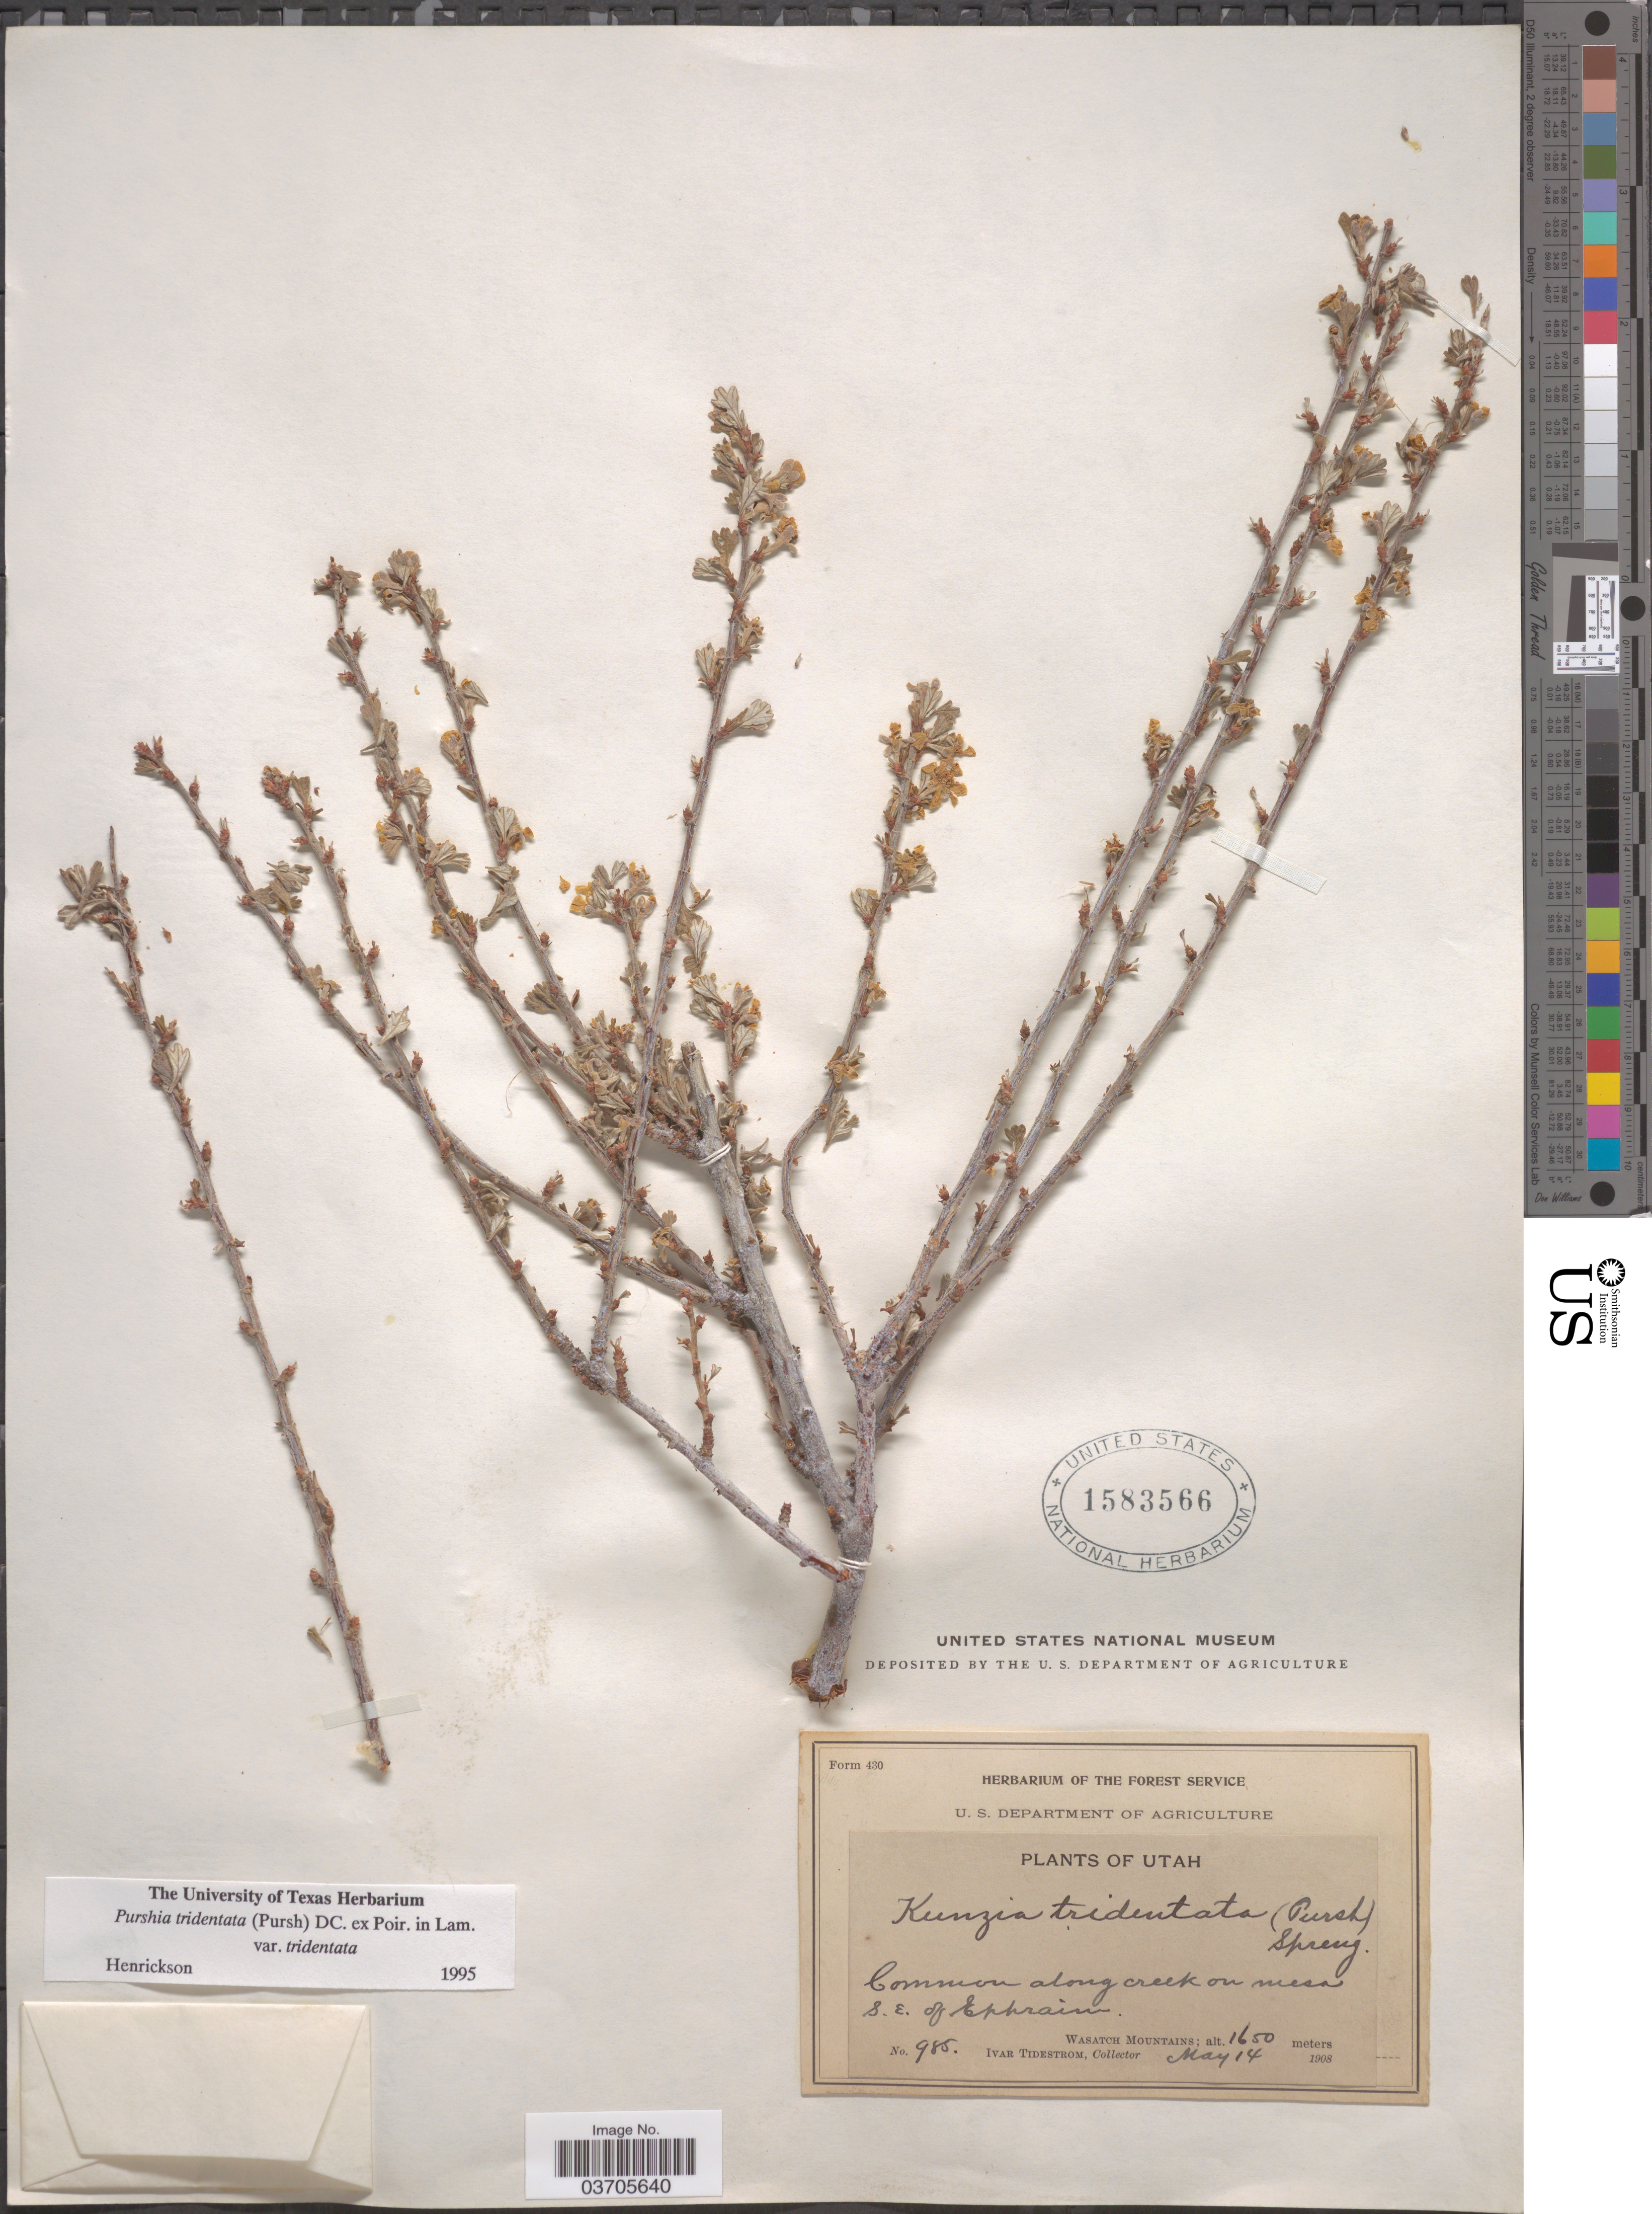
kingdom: Plantae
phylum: Tracheophyta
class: Magnoliopsida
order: Rosales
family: Rosaceae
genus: Purshia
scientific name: Purshia tridentata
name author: (Pursh) DC.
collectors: I. F. Tidestrom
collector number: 985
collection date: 1908-05-14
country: United States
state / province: Utah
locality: Common along creek on mesa S.E. of Ephraim. Wasatch Mountains.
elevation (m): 1650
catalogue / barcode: US 1583566